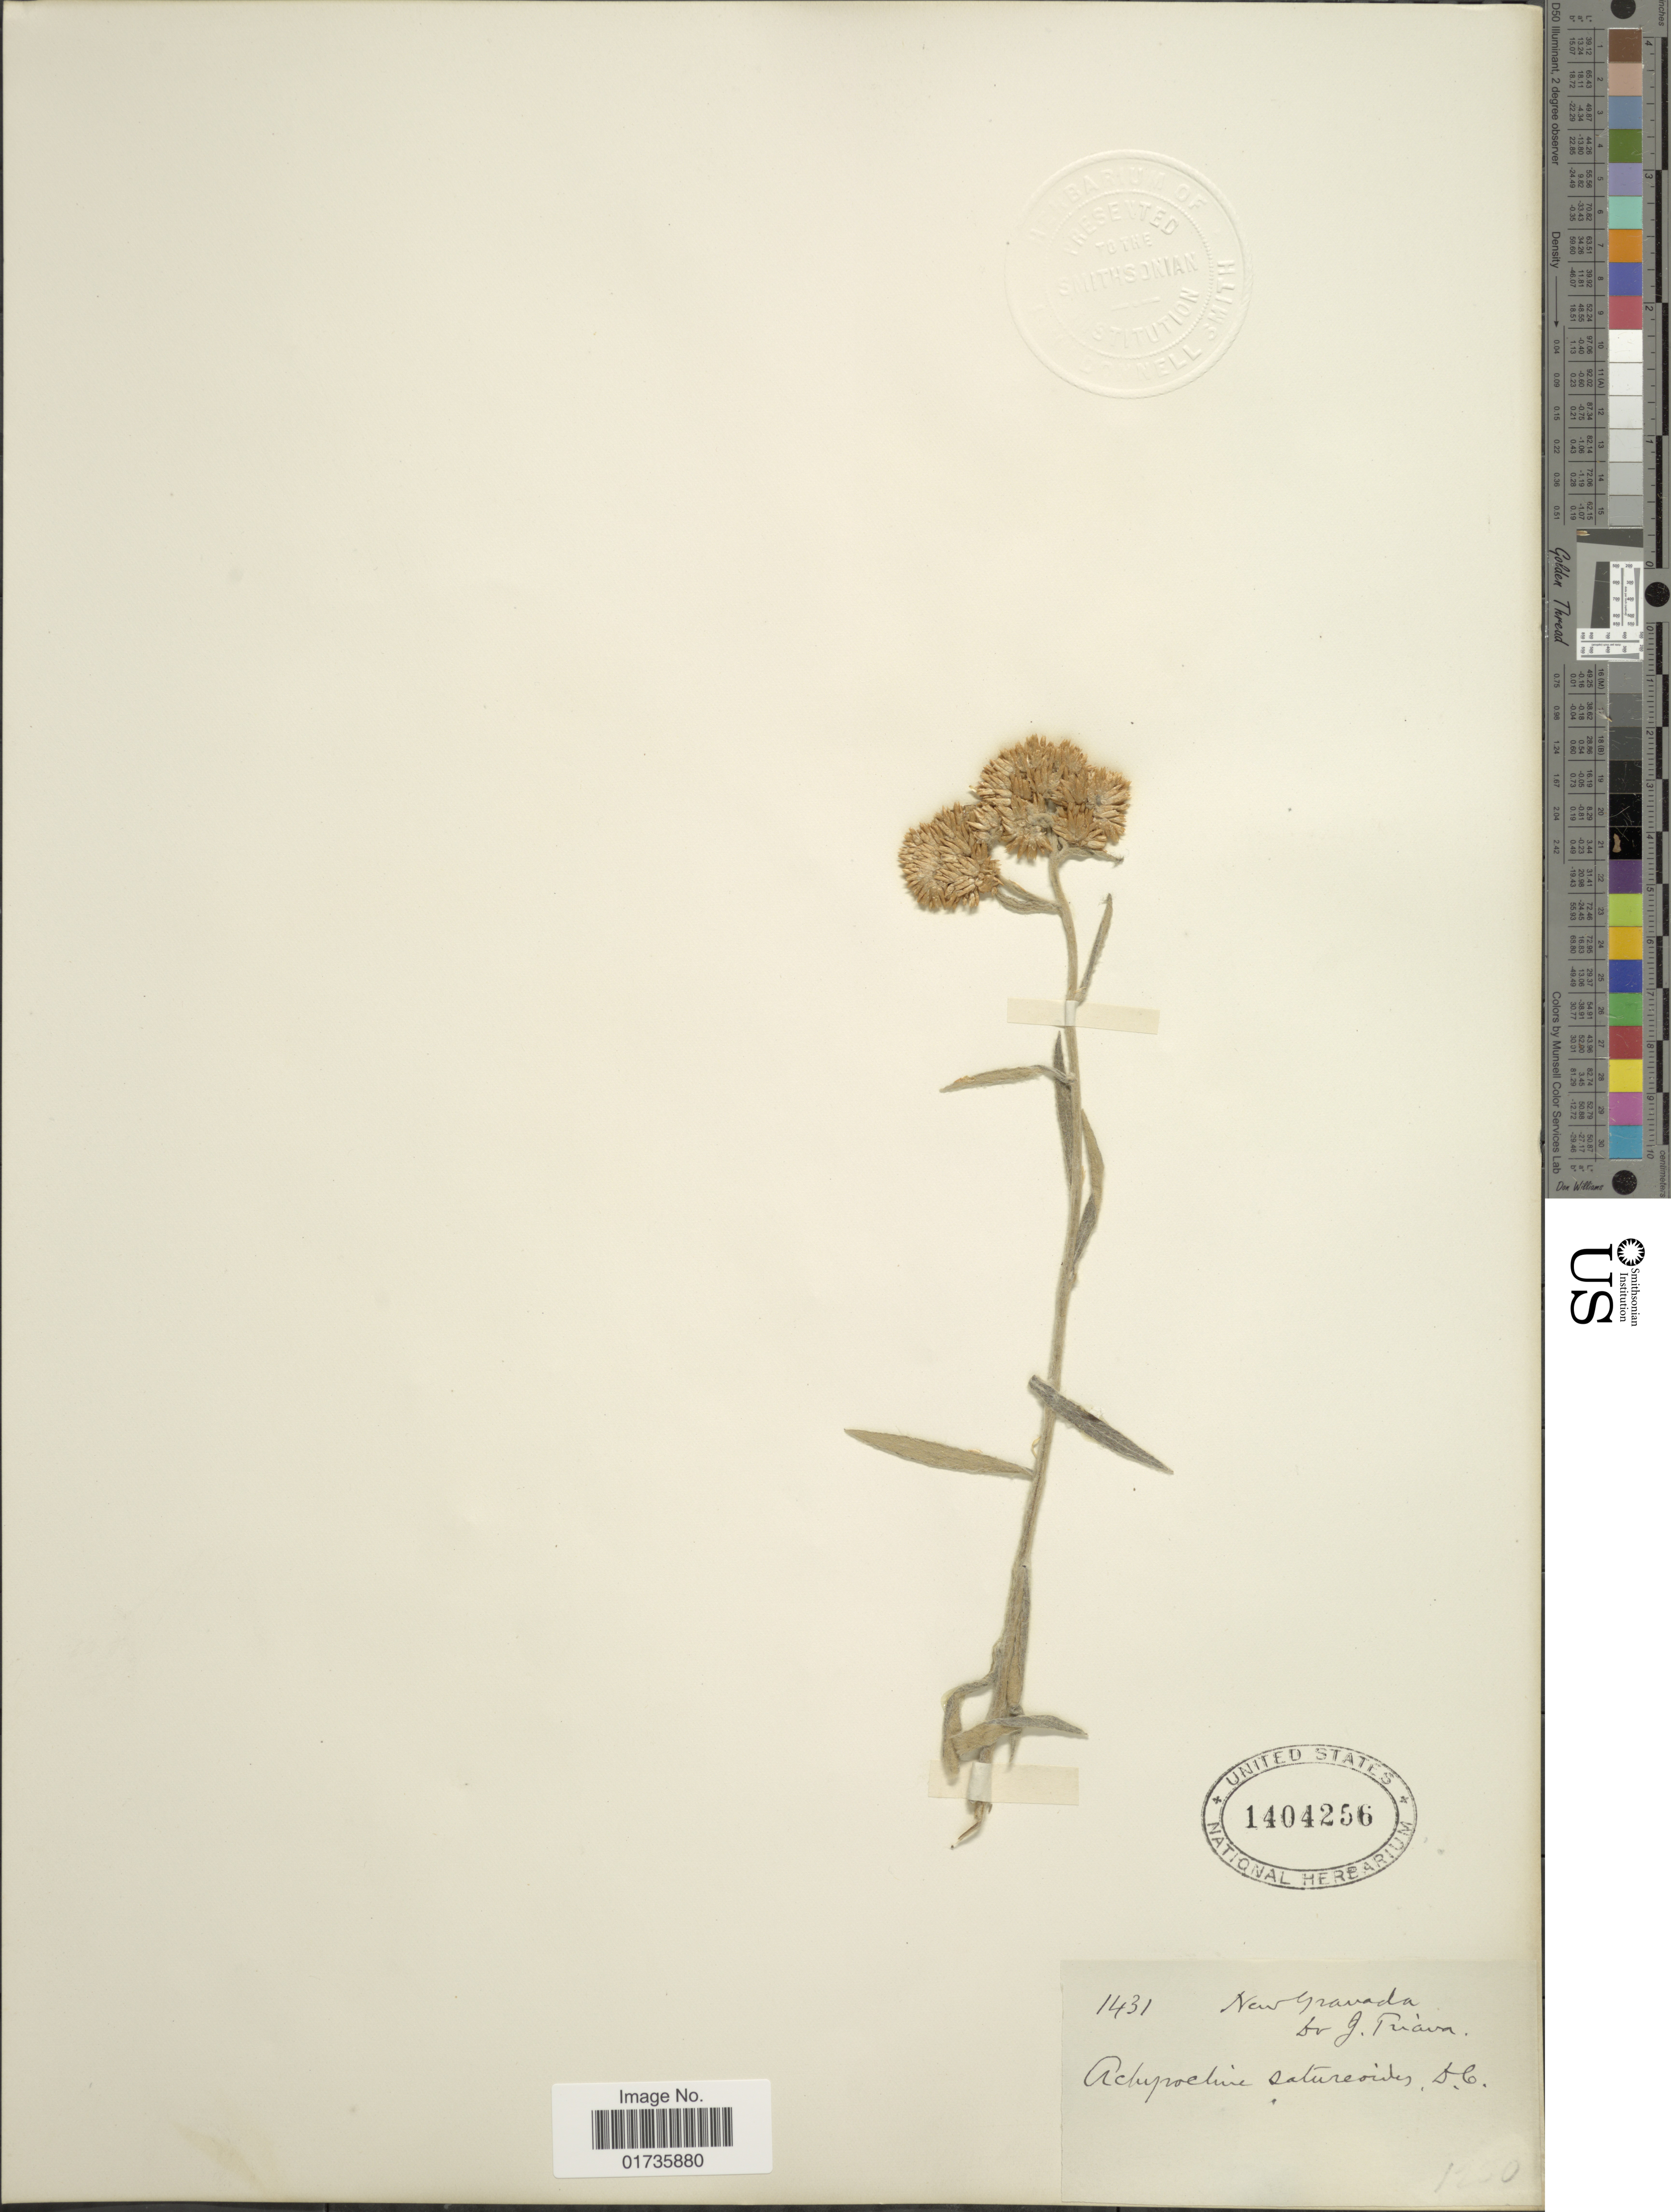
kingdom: Plantae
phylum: Tracheophyta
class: Magnoliopsida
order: Asterales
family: Asteraceae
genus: Achyrocline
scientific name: Achyrocline satureioides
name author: (Lam.) DC.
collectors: J. Triana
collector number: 1431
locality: New Granada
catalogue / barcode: US 1404256